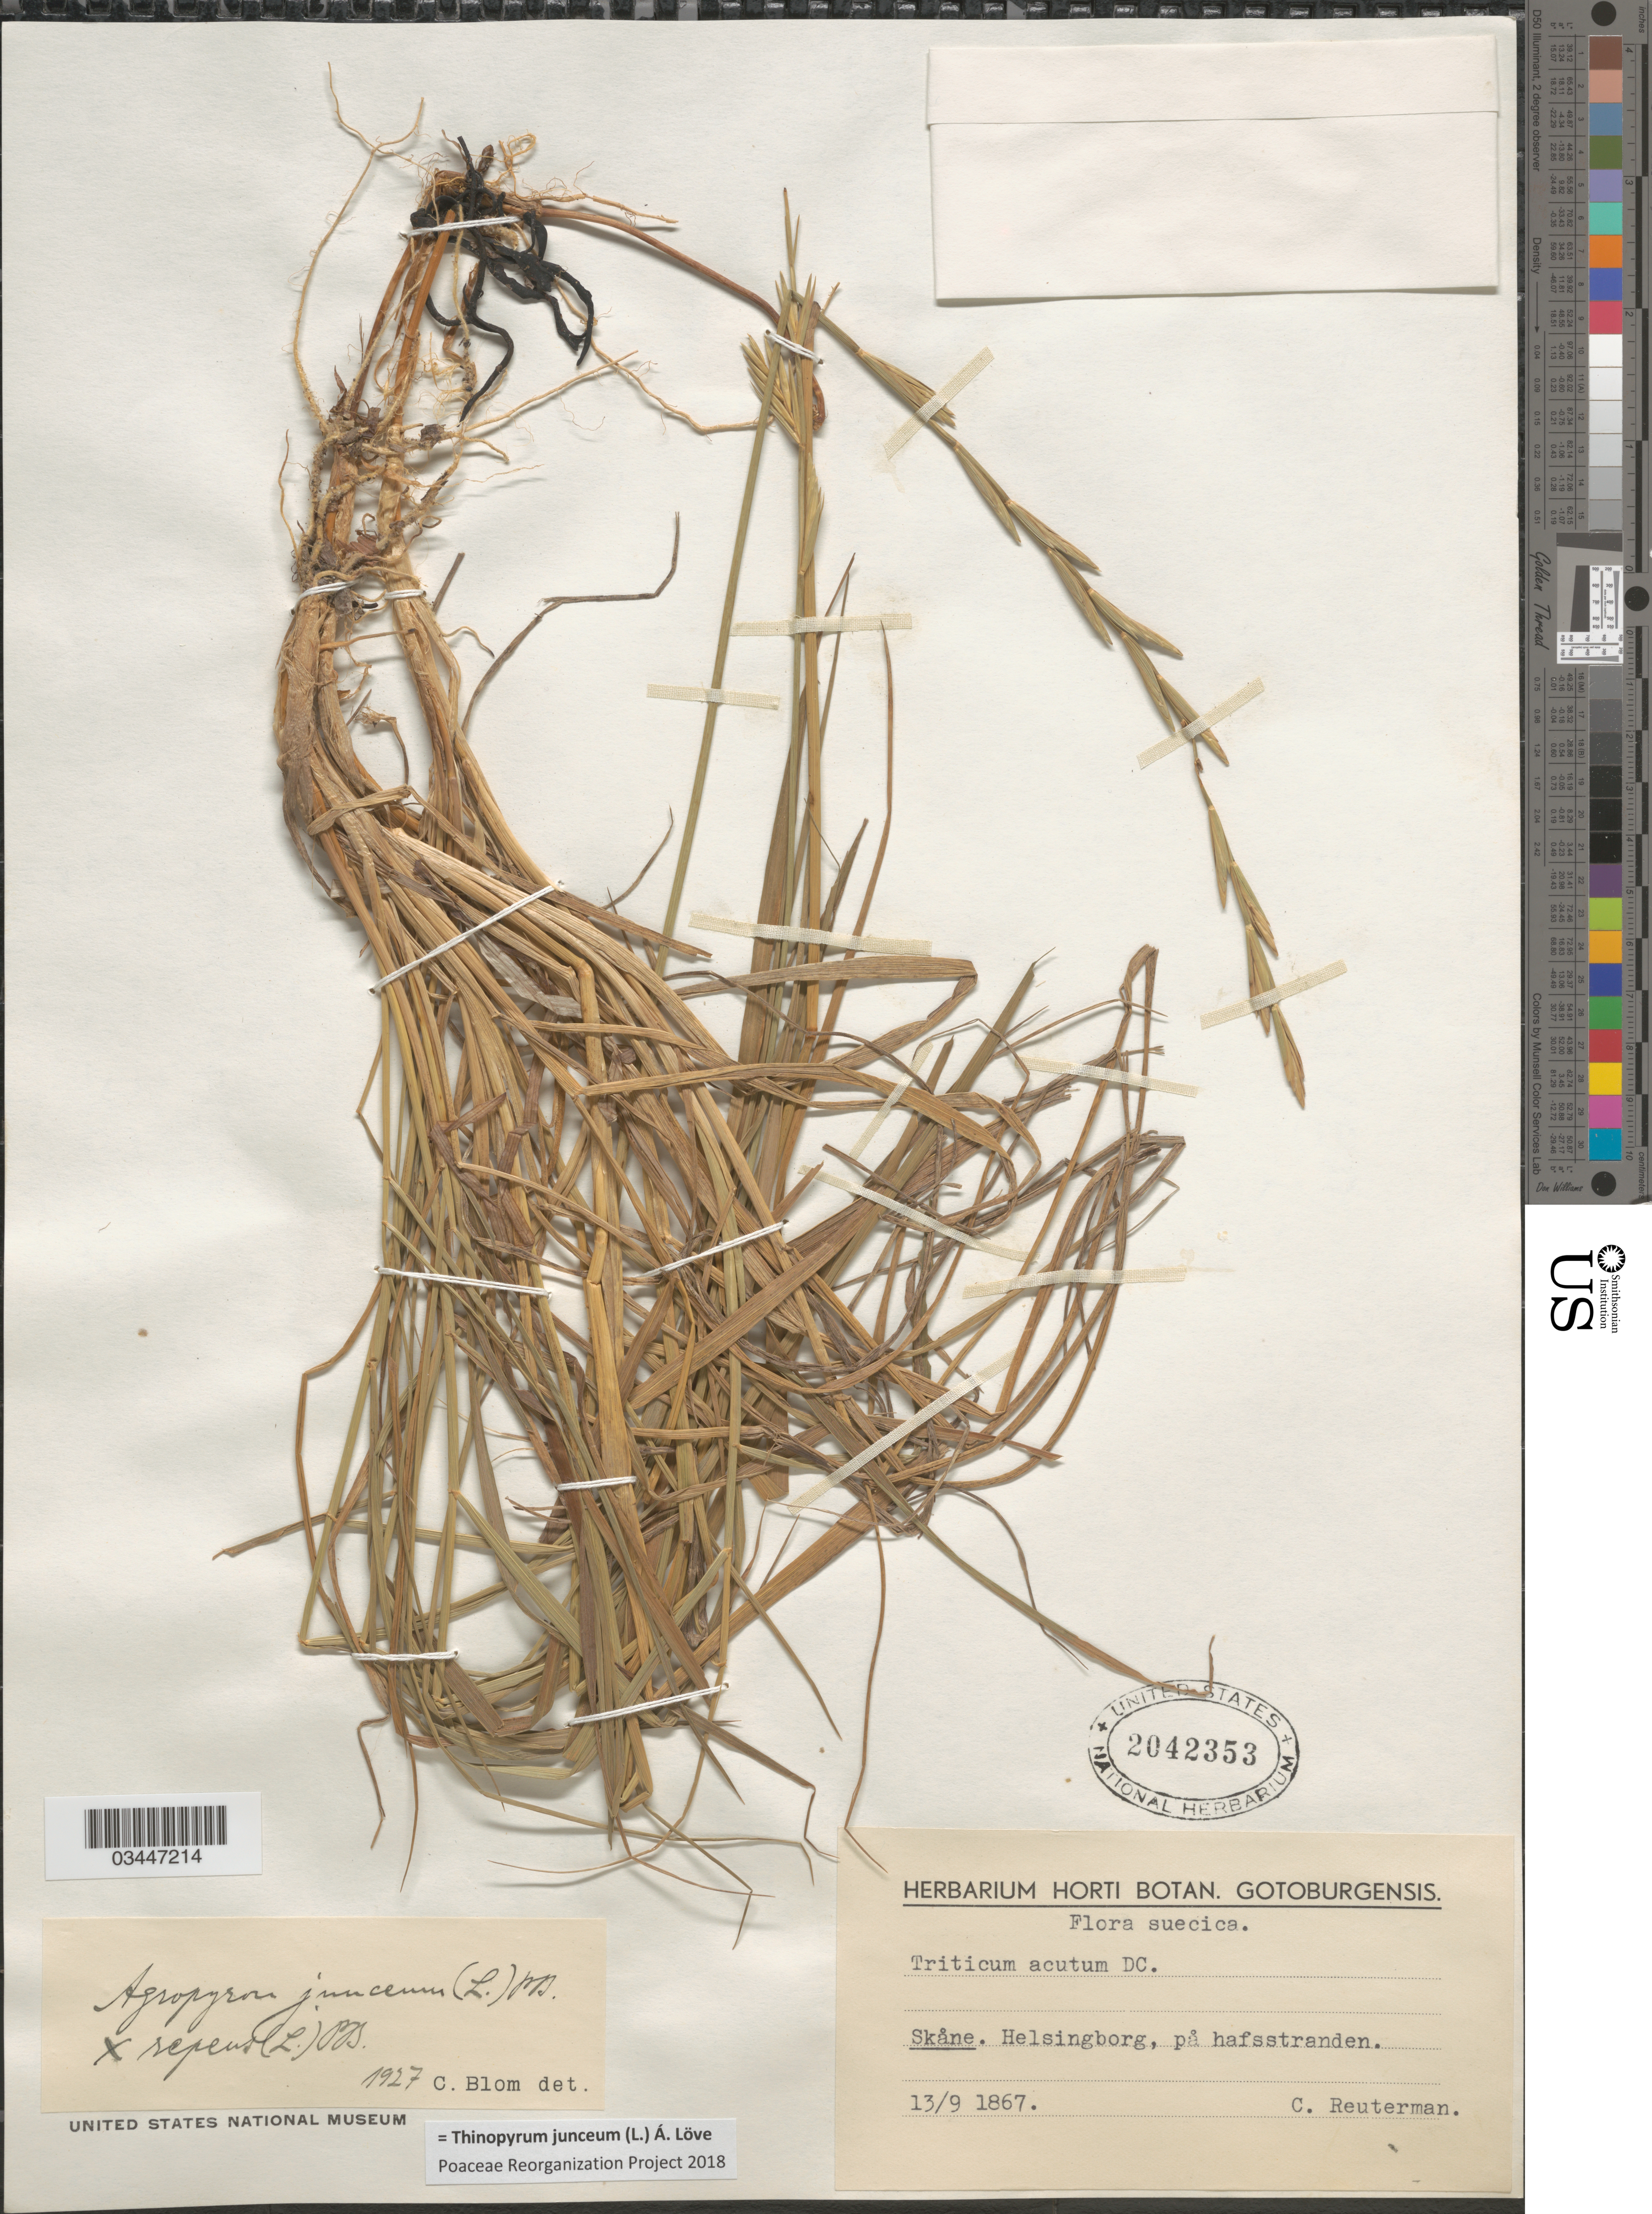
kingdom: Plantae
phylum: Tracheophyta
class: Liliopsida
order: Poales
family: Poaceae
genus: Thinopyrum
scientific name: Thinopyrum junceum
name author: (L.) Á. Löve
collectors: C. Reuterman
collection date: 1867-09-13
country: Sweden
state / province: Skåne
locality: Suecica. Helsingborg, på hafsstranden.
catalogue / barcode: US 2042353